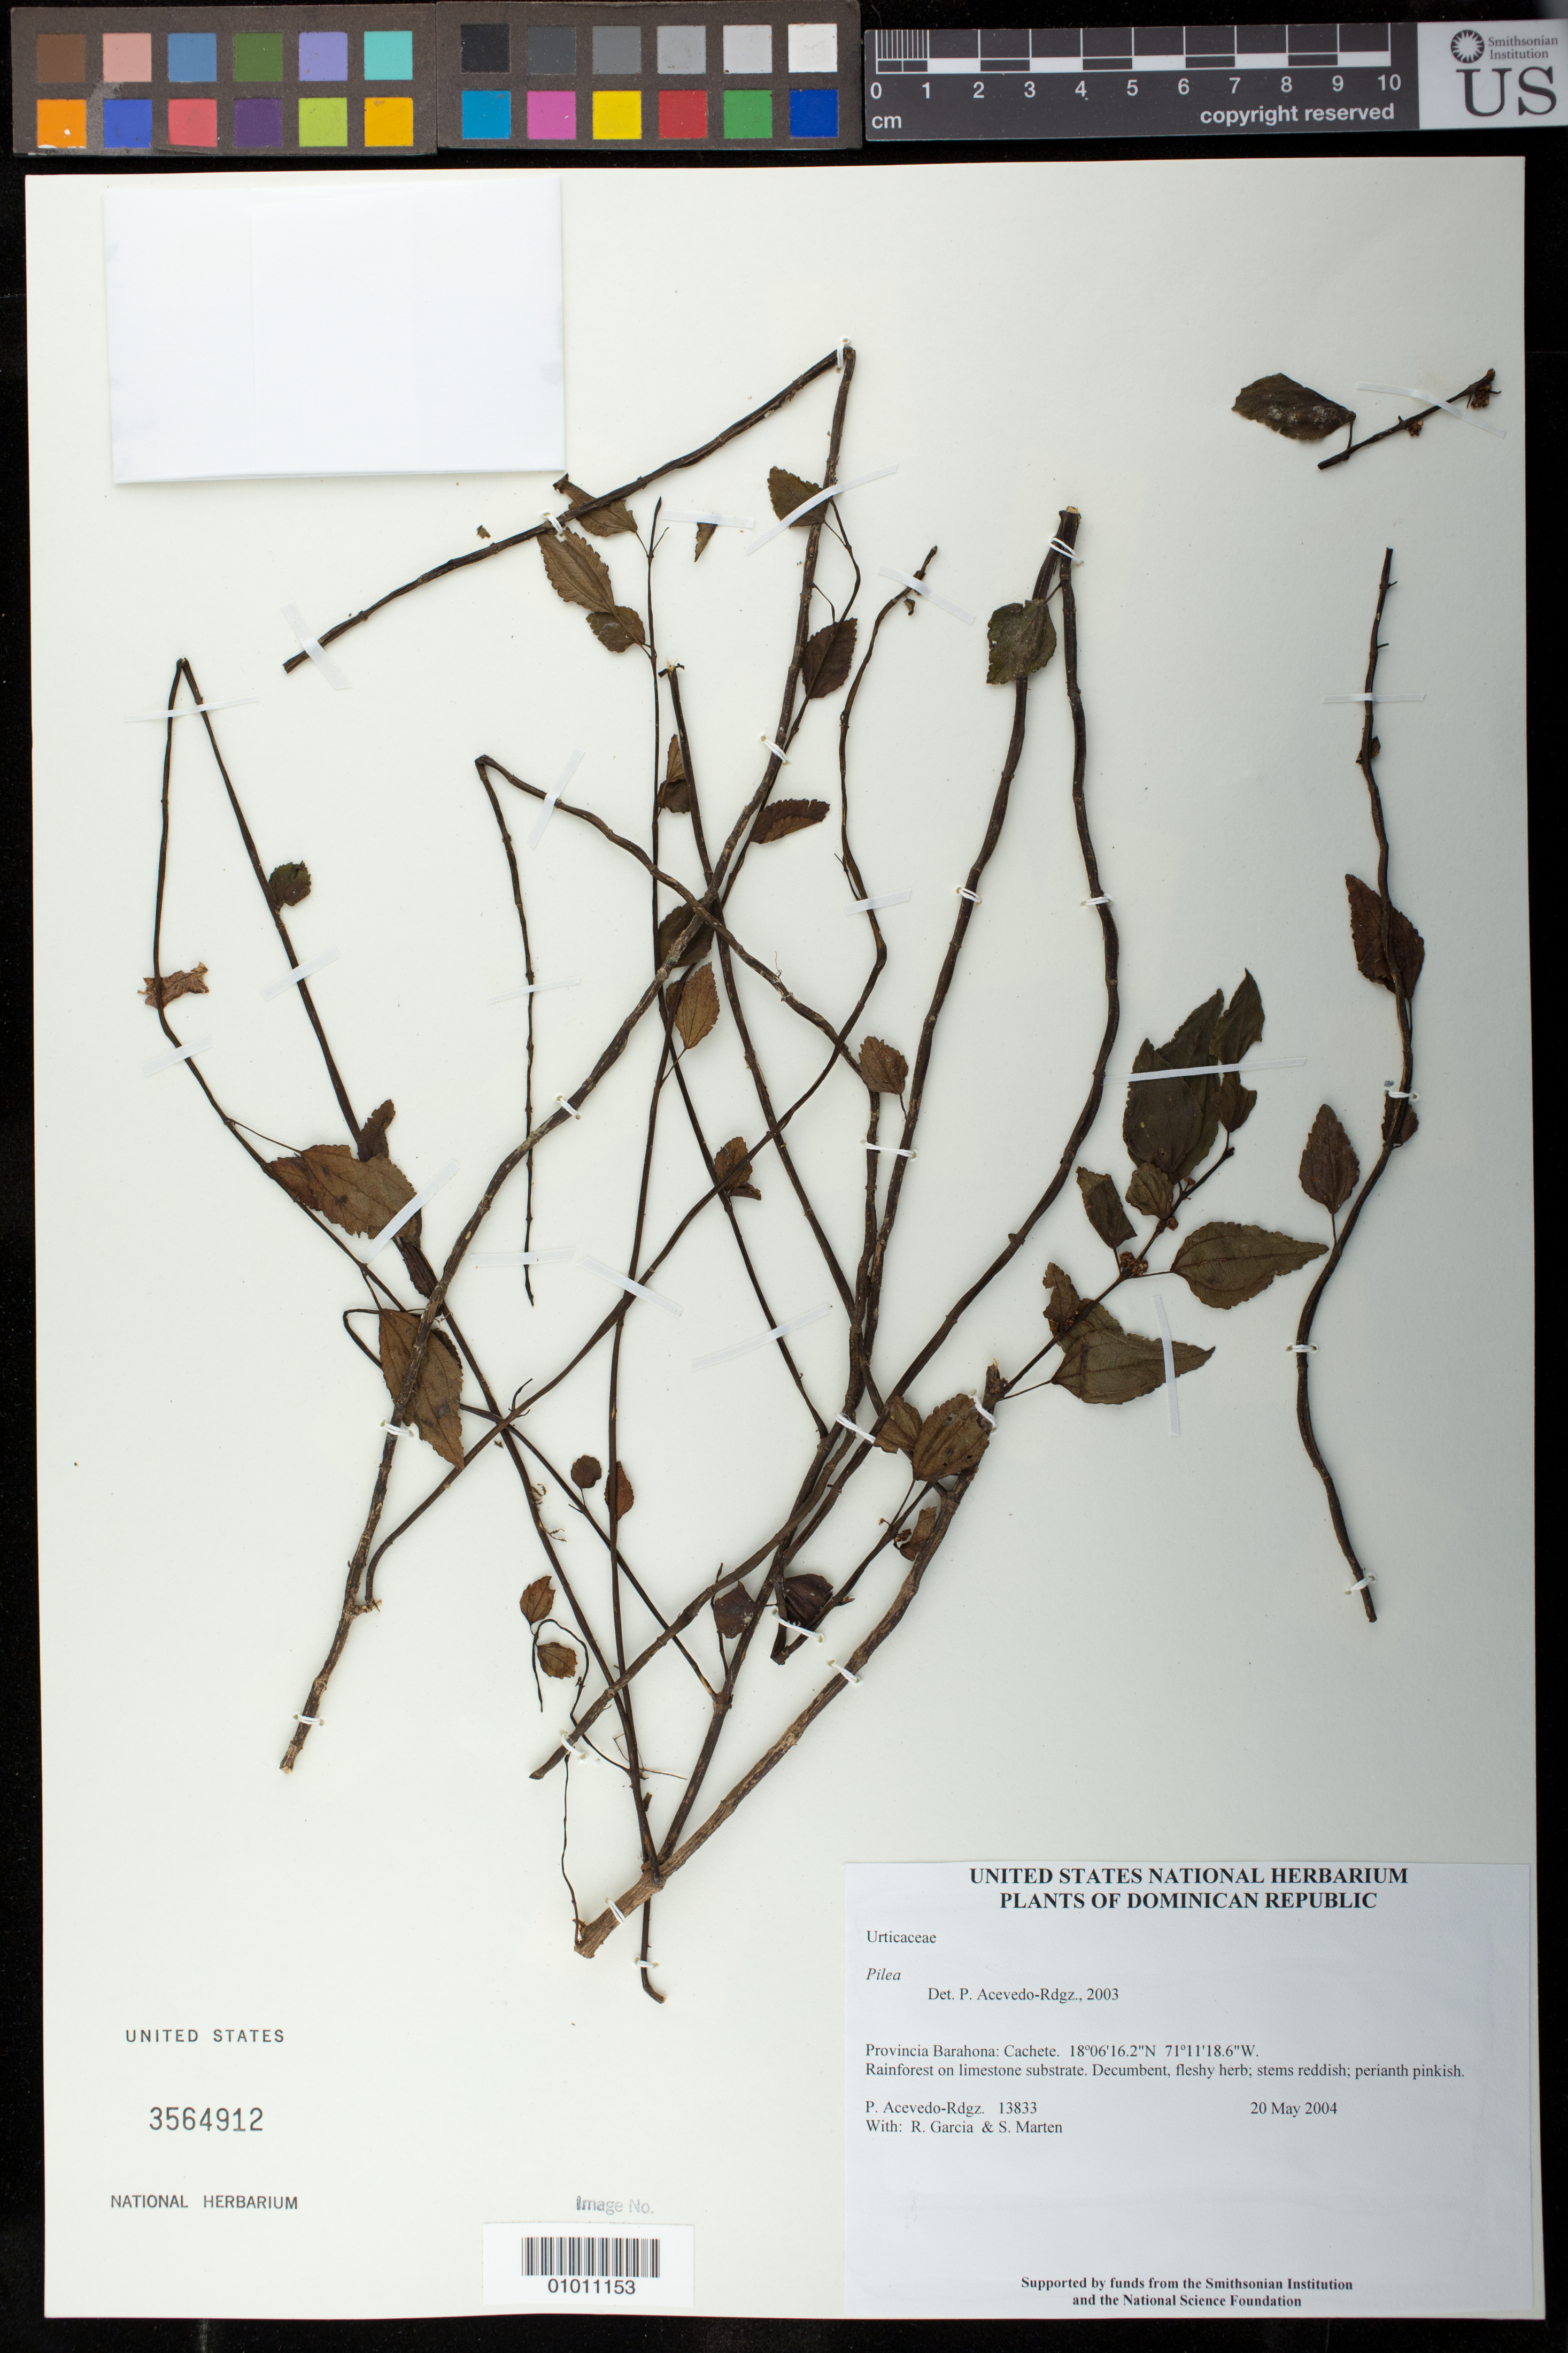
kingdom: Plantae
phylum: Tracheophyta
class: Magnoliopsida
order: Rosales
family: Urticaceae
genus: Pilea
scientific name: Pilea sp.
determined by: Acevedo-Rodríguez, P., (BOT), Smithsonian Institution - National Museum of Natural History (UNITED STATES)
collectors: P. Acevedo-Rodr., R. G. García & S. Marten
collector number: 13833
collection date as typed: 20 May 2004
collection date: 2004-05-20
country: Dominican Republic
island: Hispaniola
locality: Provincia Barahona: Cachete.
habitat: Rainforest on limestone substrate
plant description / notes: US, MO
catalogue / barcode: US 3564912